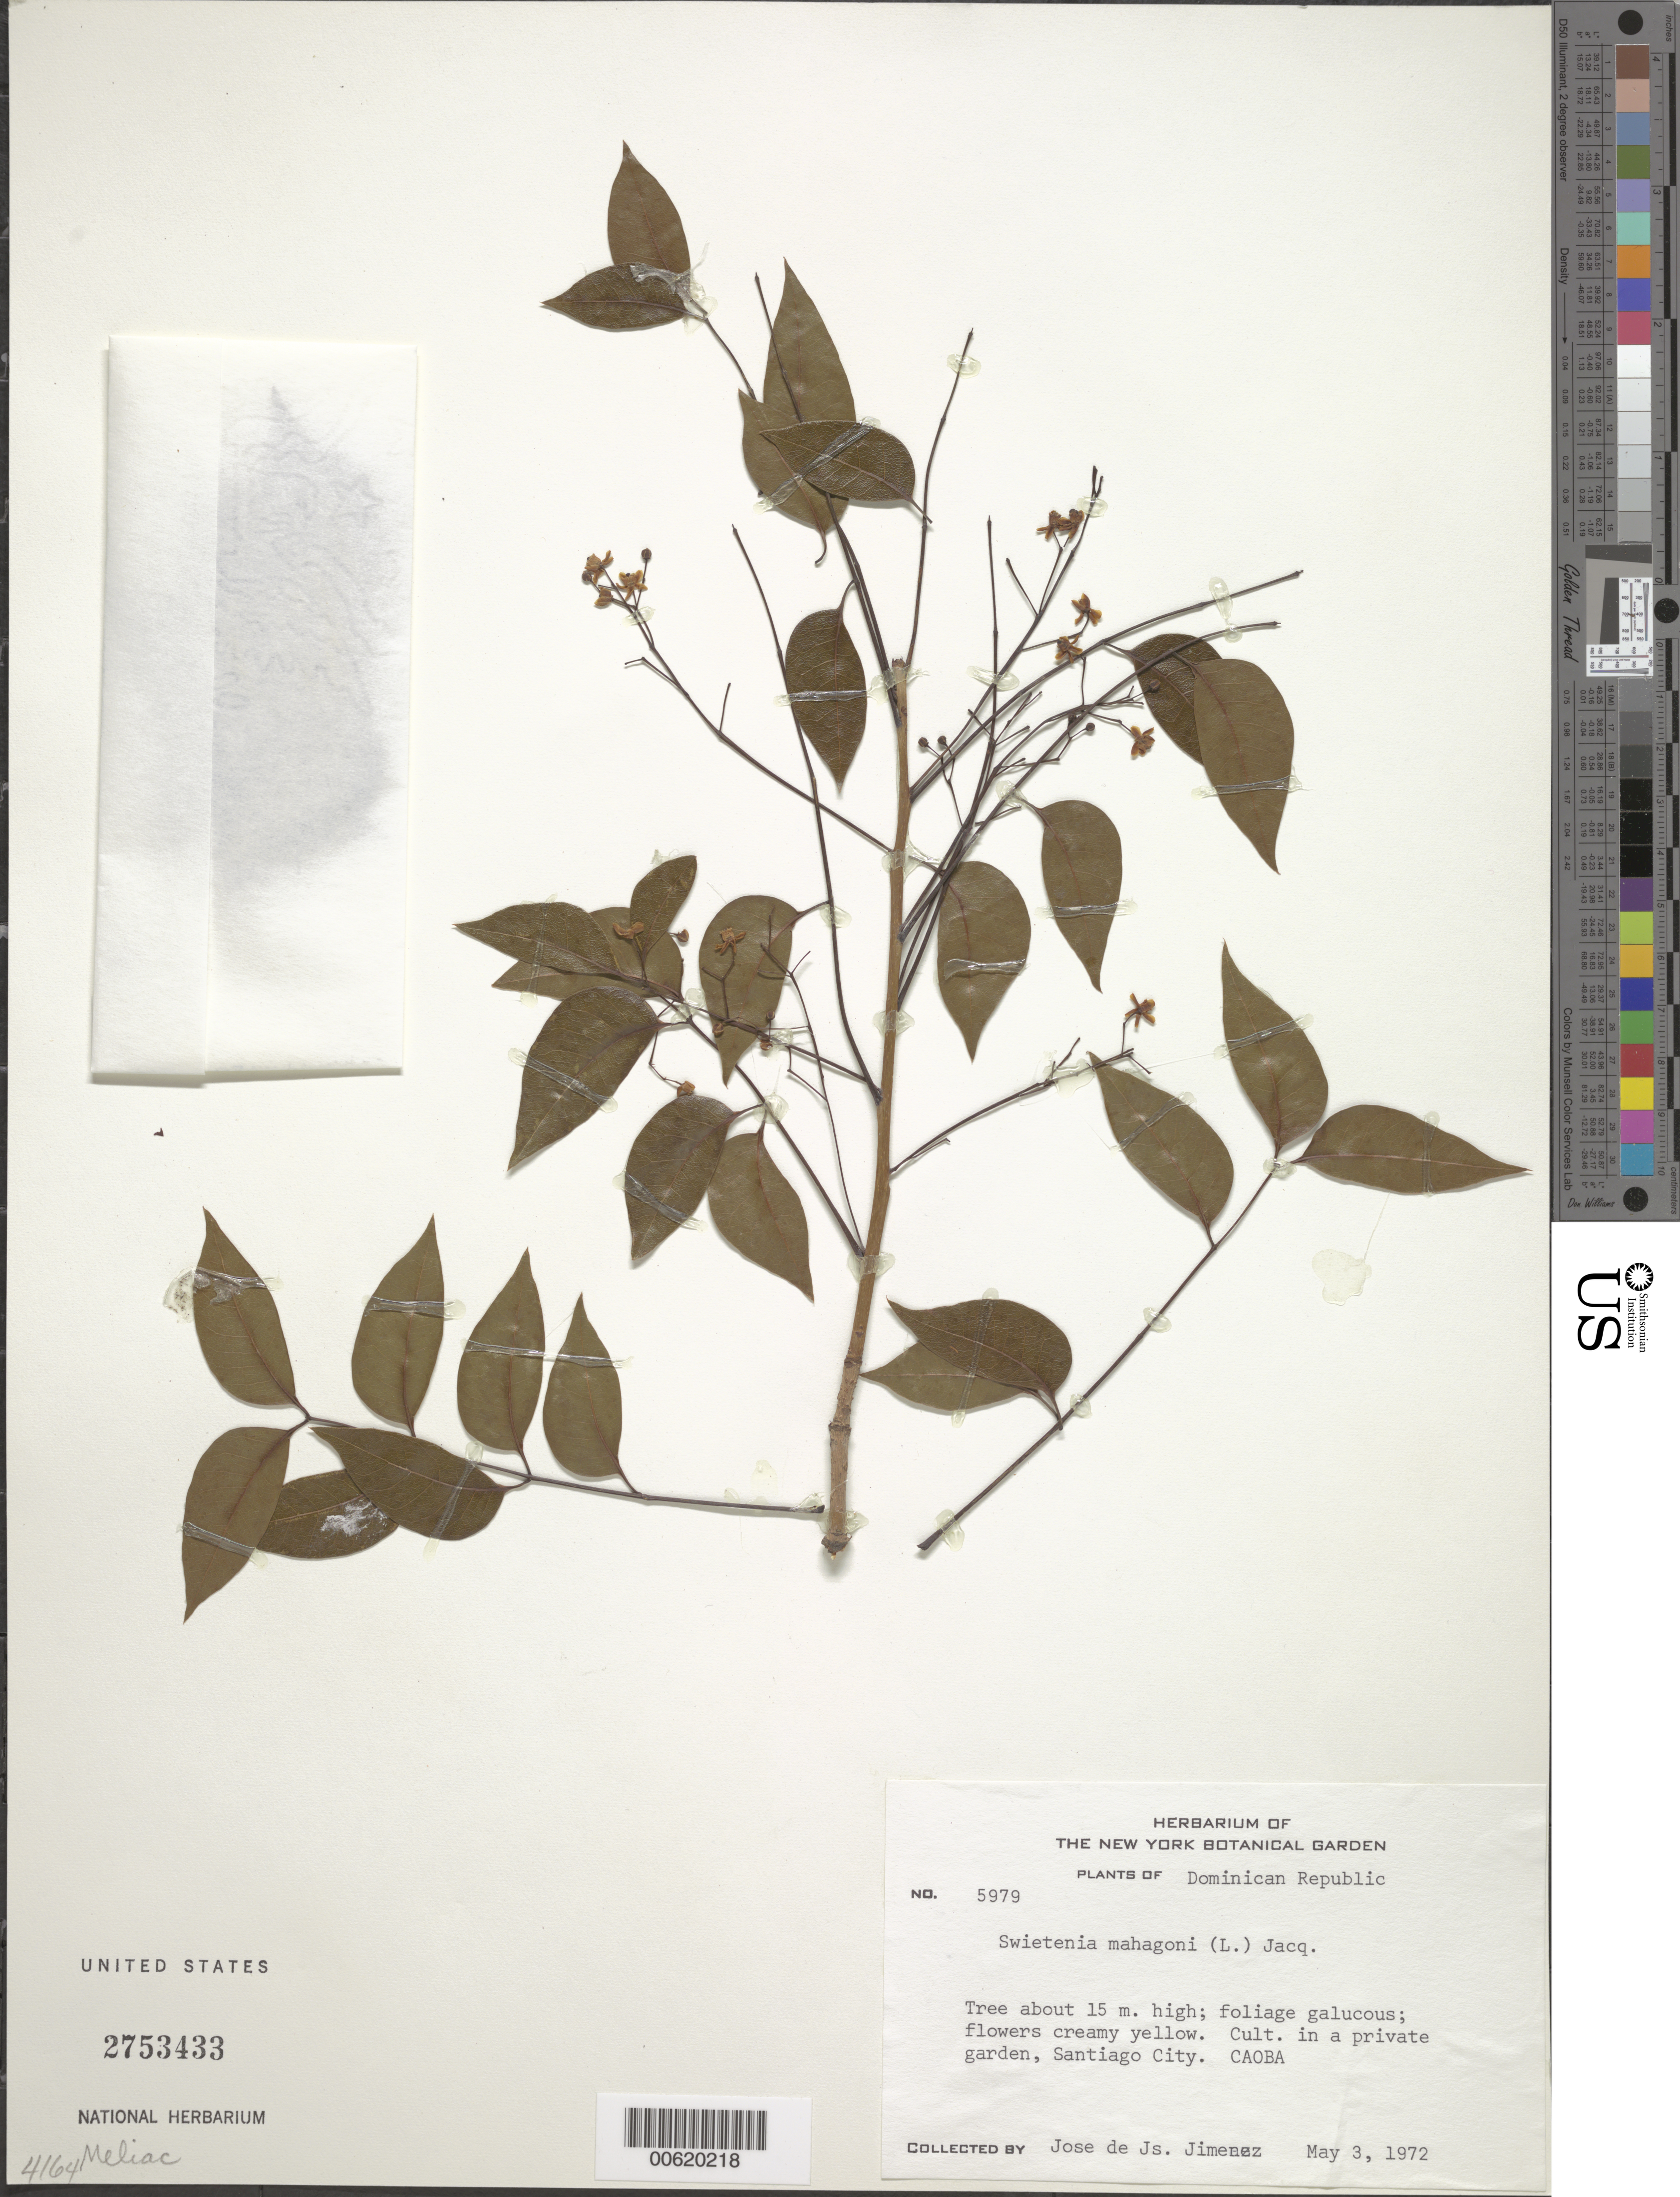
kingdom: Plantae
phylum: Tracheophyta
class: Magnoliopsida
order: Sapindales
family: Meliaceae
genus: Swietenia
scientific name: Swietenia mahagoni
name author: (L.) Jacq.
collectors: J. J. Jiménez Almonte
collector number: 5979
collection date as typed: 03 May 1972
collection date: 1972-05-03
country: Dominican Republic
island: Hispaniola Island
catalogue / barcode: US 2753433